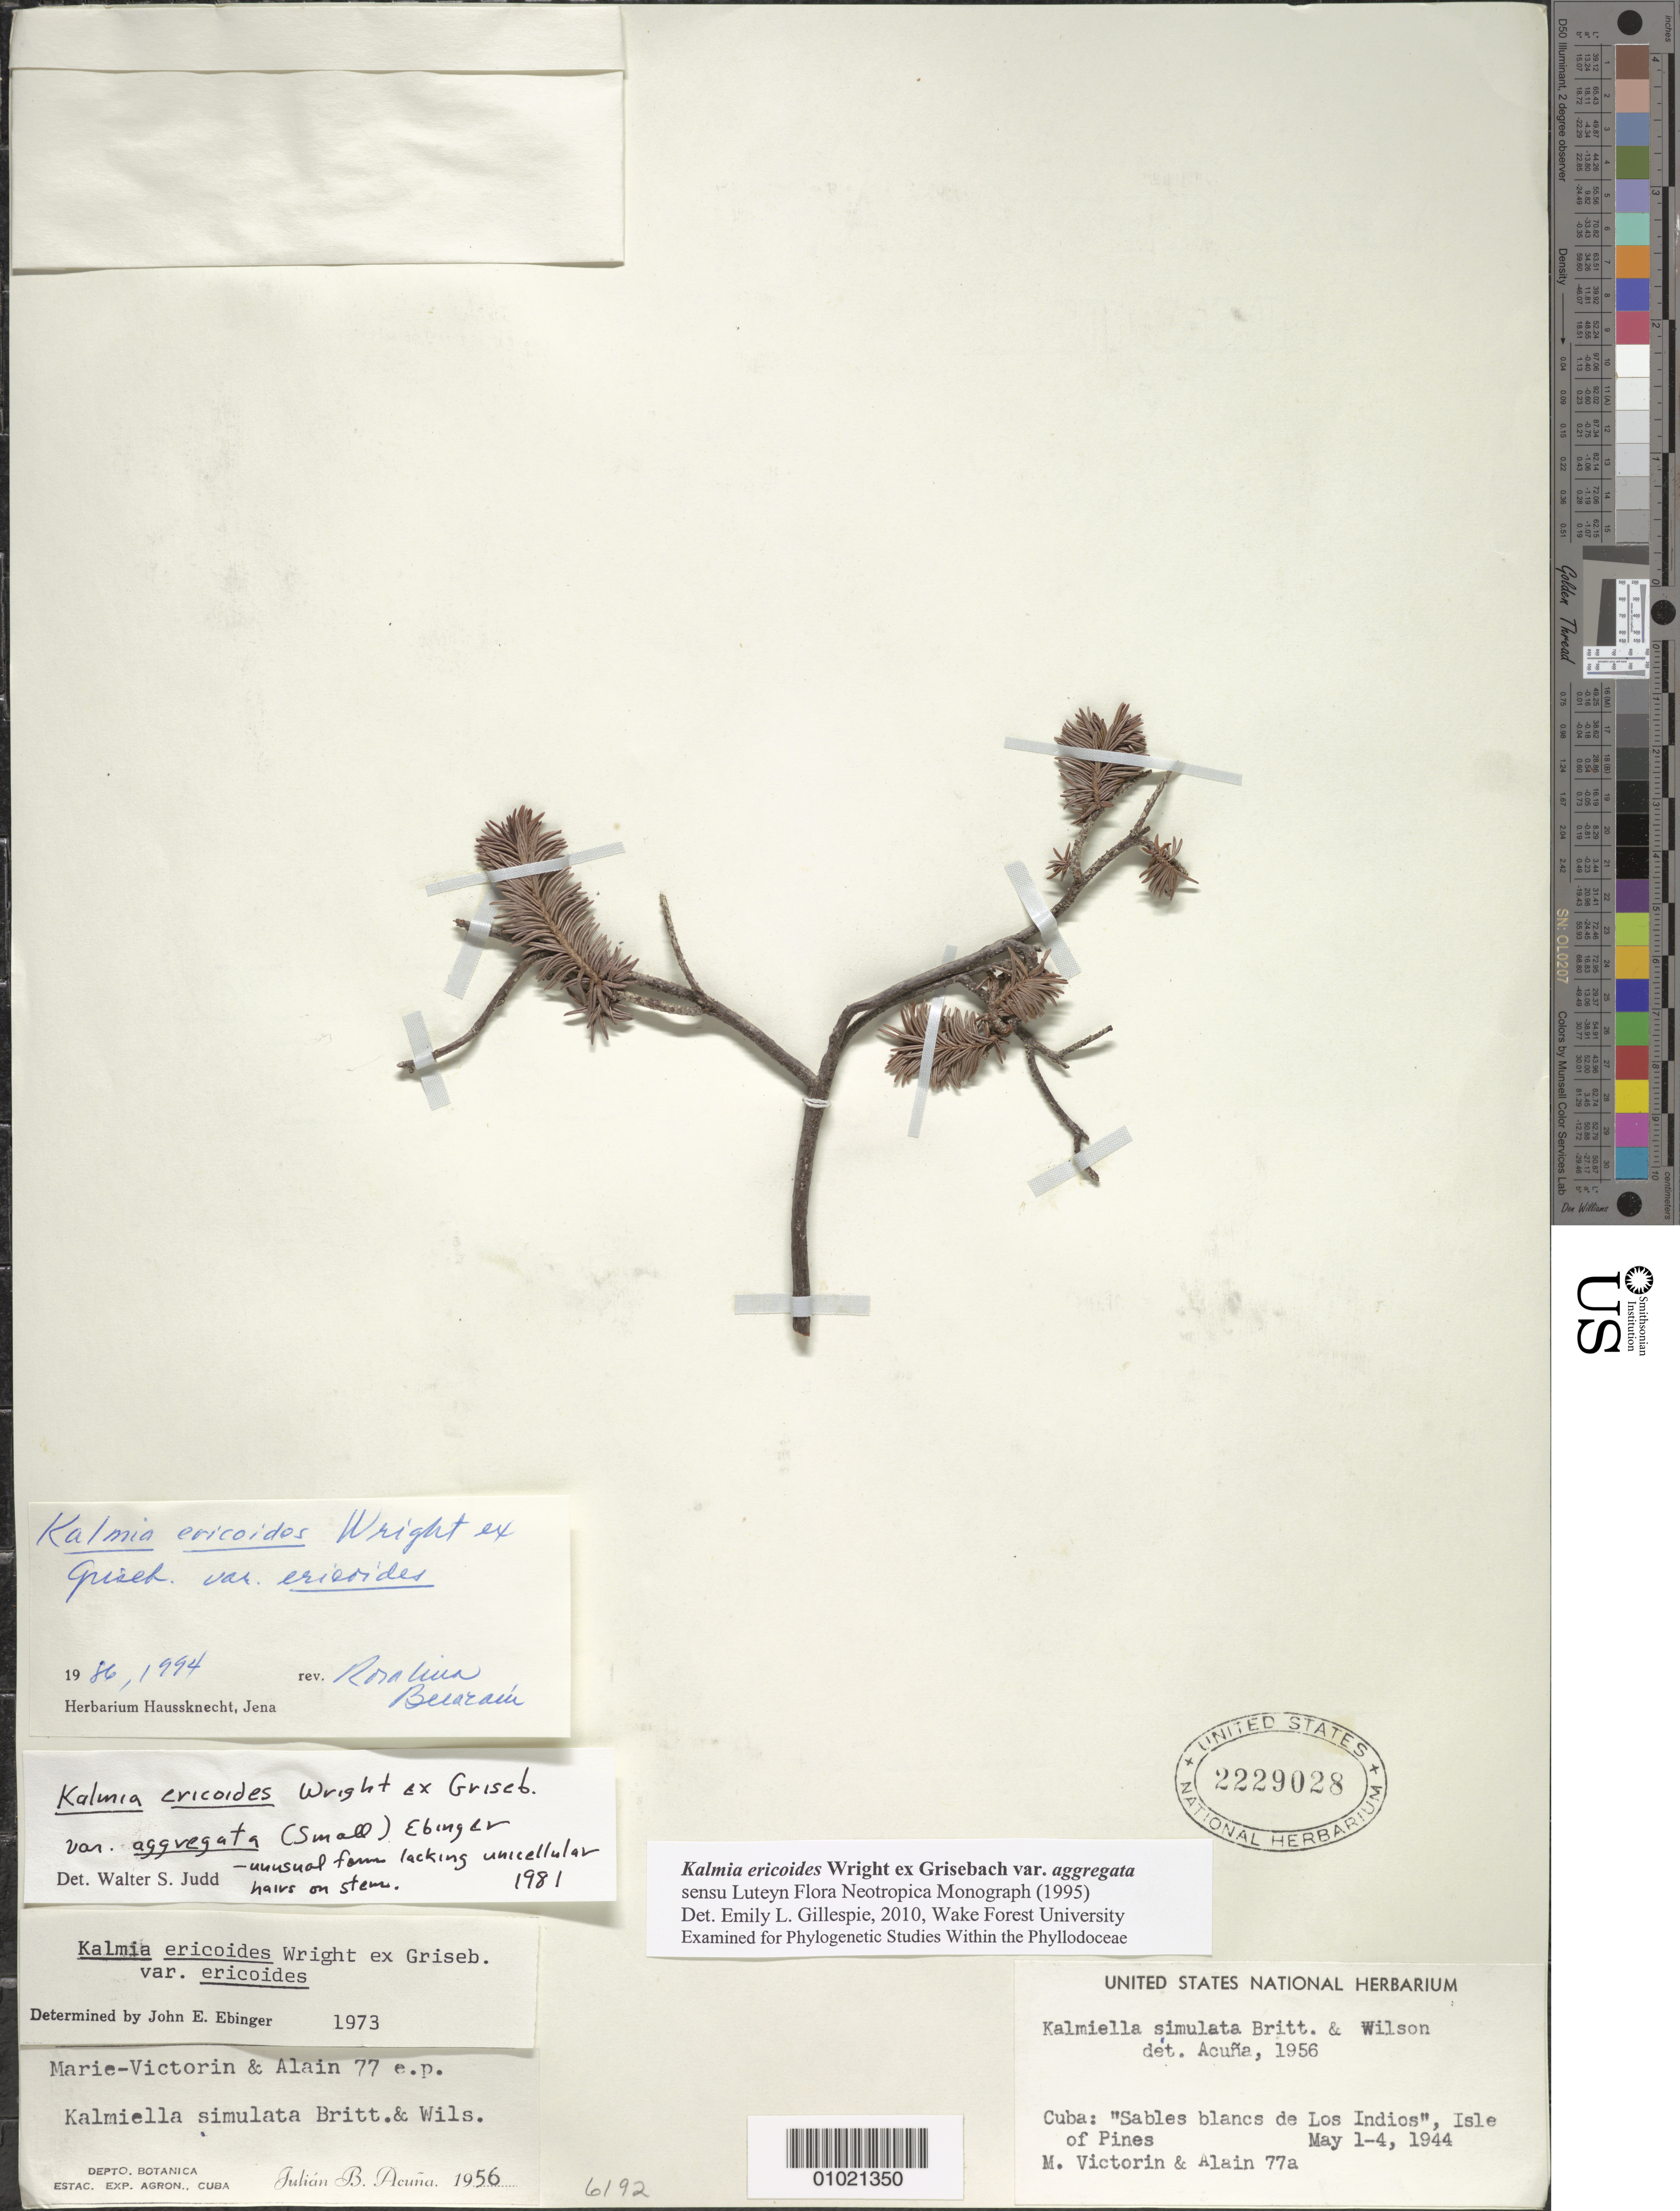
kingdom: Plantae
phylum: Tracheophyta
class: Magnoliopsida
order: Ericales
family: Ericaceae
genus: Kalmia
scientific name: Kalmia ericoides var. aggregata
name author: (Small) Ebinger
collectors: F. Victorin & A. H. Liogier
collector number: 77 a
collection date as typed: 01 May 1944 to 04 May 1944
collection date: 1944-05-01/1944-05-04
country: Cuba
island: Isla de la Juventud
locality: Cuba: "Sables blancs de Los Indios", Isle of Pines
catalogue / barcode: US 2229028